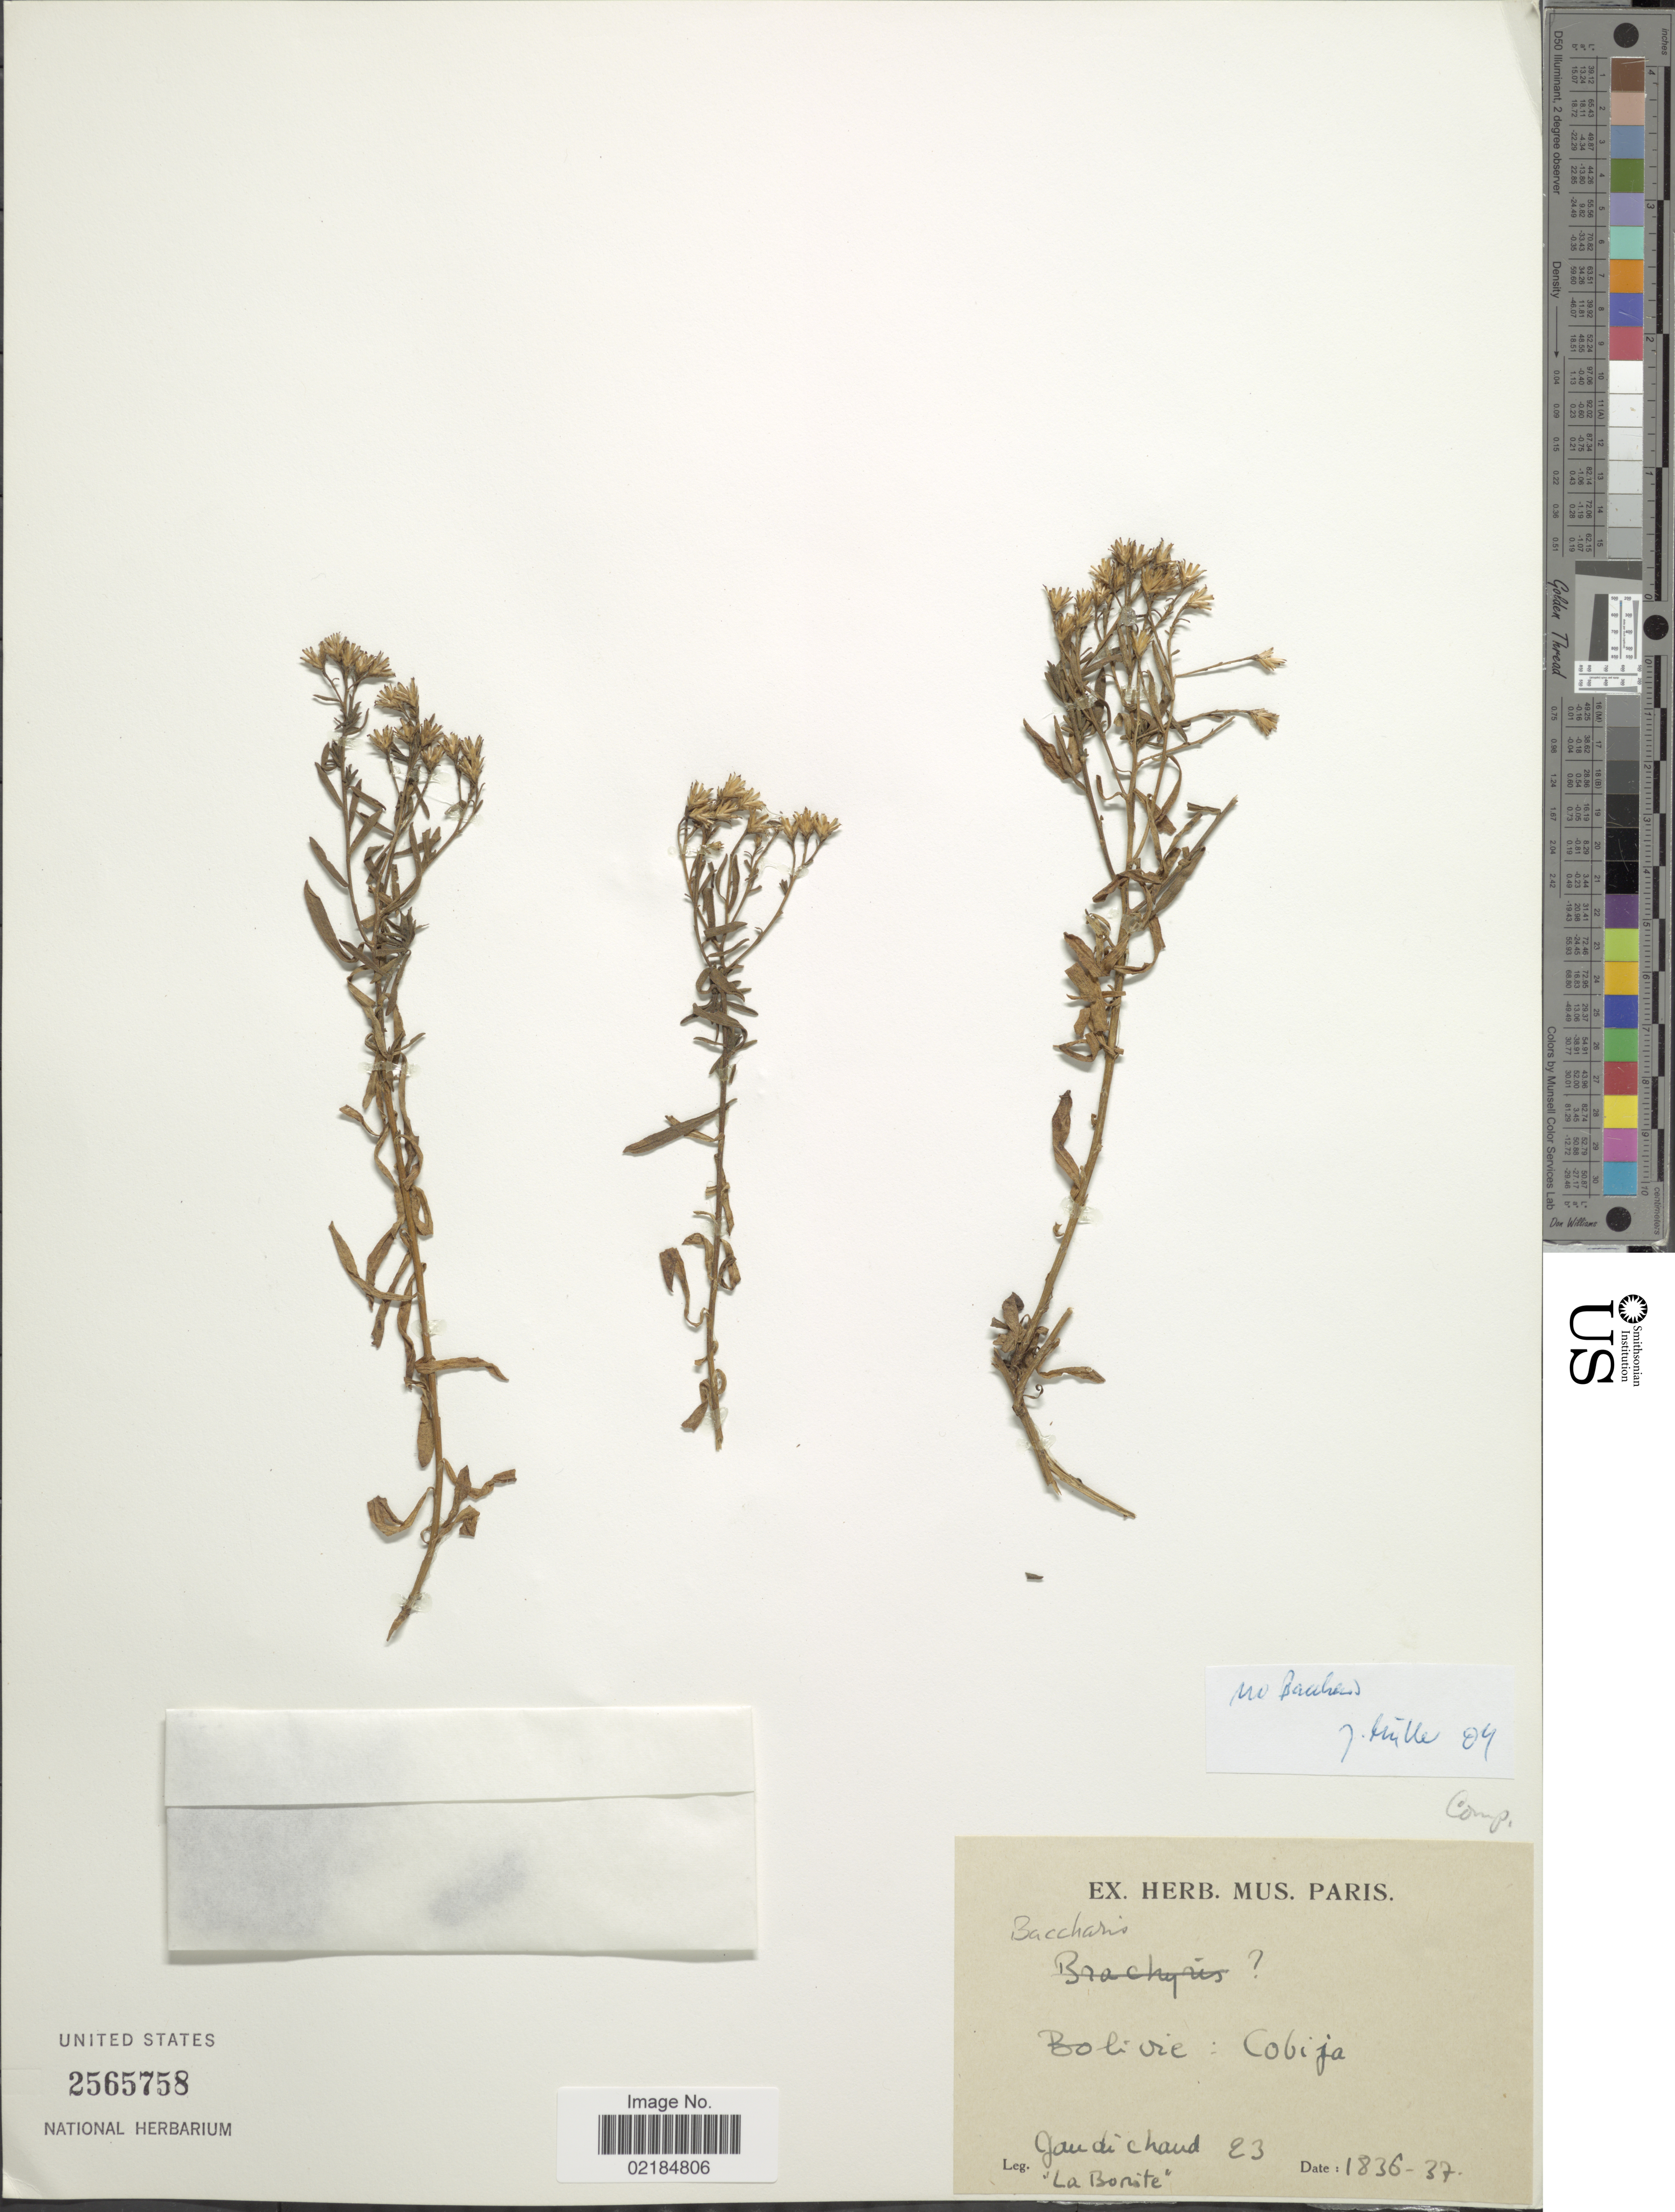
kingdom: Plantae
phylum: Tracheophyta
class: Magnoliopsida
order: Asterales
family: Asteraceae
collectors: J. Chud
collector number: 23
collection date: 1836/1837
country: Bolivia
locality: Cobija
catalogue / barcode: US 2565758